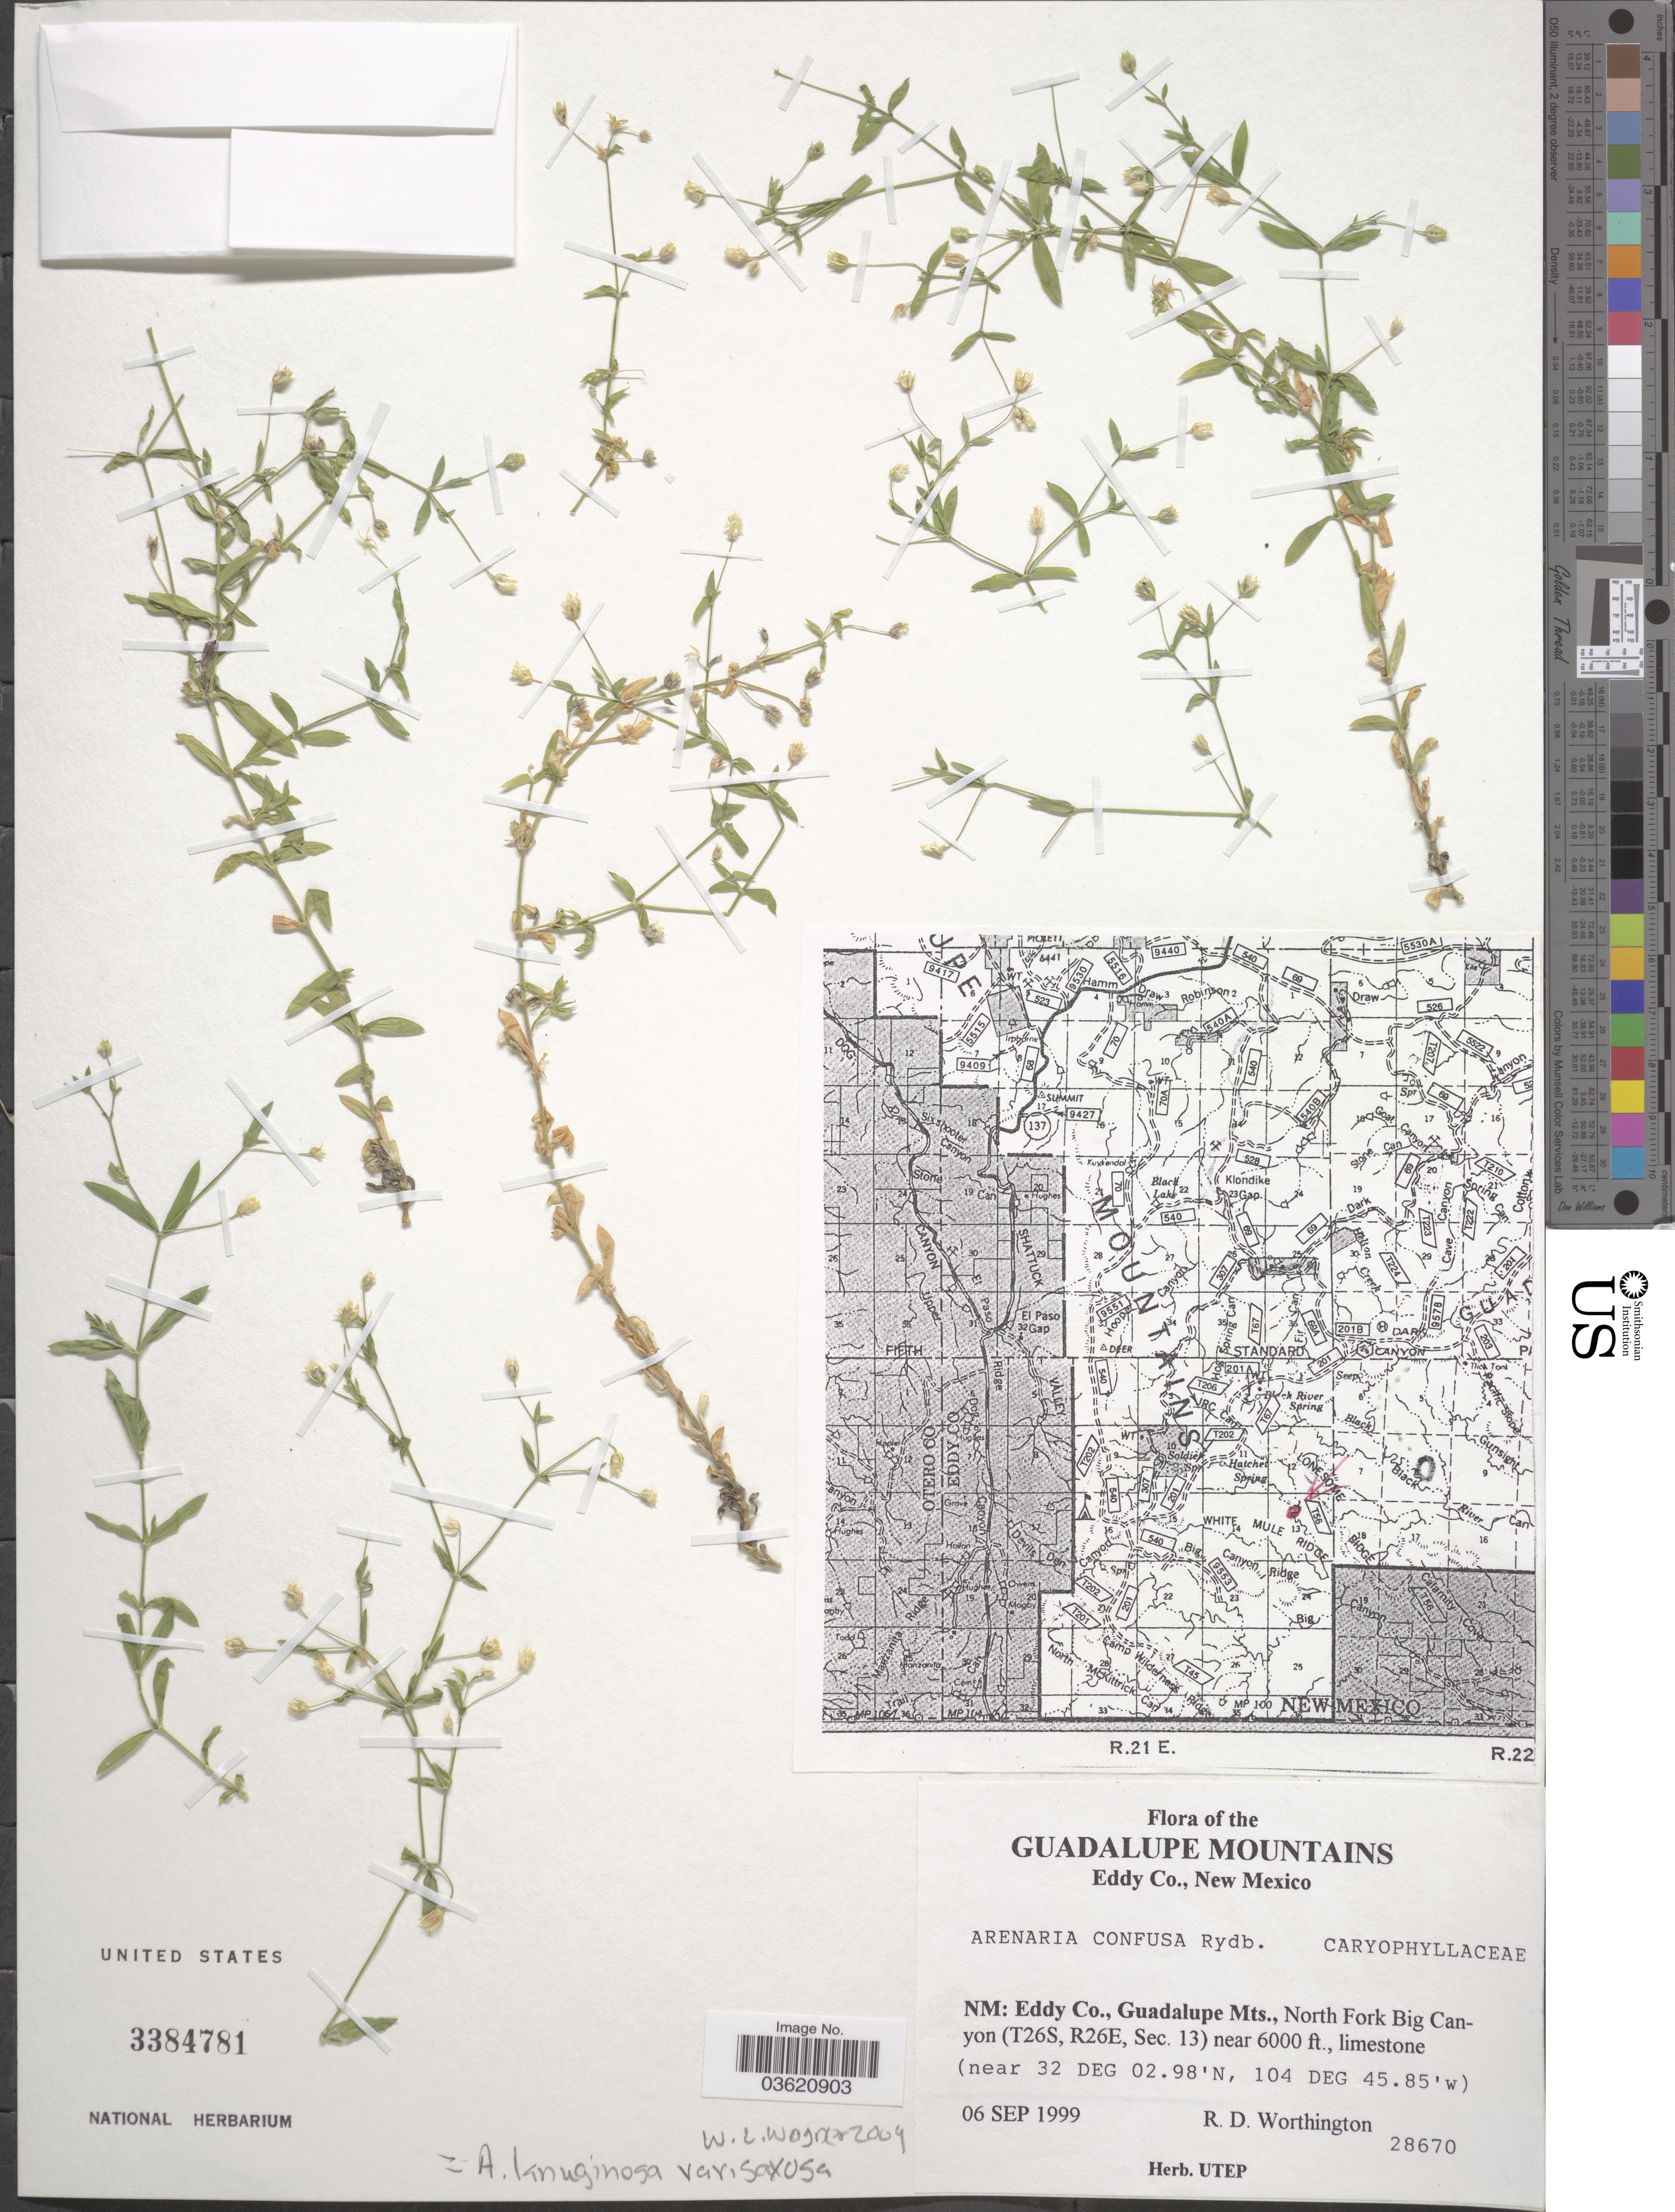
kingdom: Plantae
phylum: Tracheophyta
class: Magnoliopsida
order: Caryophyllales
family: Caryophyllaceae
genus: Arenaria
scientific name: Arenaria lanuginosa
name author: (Michx.) Rohrb.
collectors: R. Worthington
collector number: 28670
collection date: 1999-09-06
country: United States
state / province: New Mexico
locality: The Guadalupe Mountains. Eddy Co., Guadalupe Mts., North Fork Big Canyon (T26S, R26E, Sec. 13).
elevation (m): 1829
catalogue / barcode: US 3384781